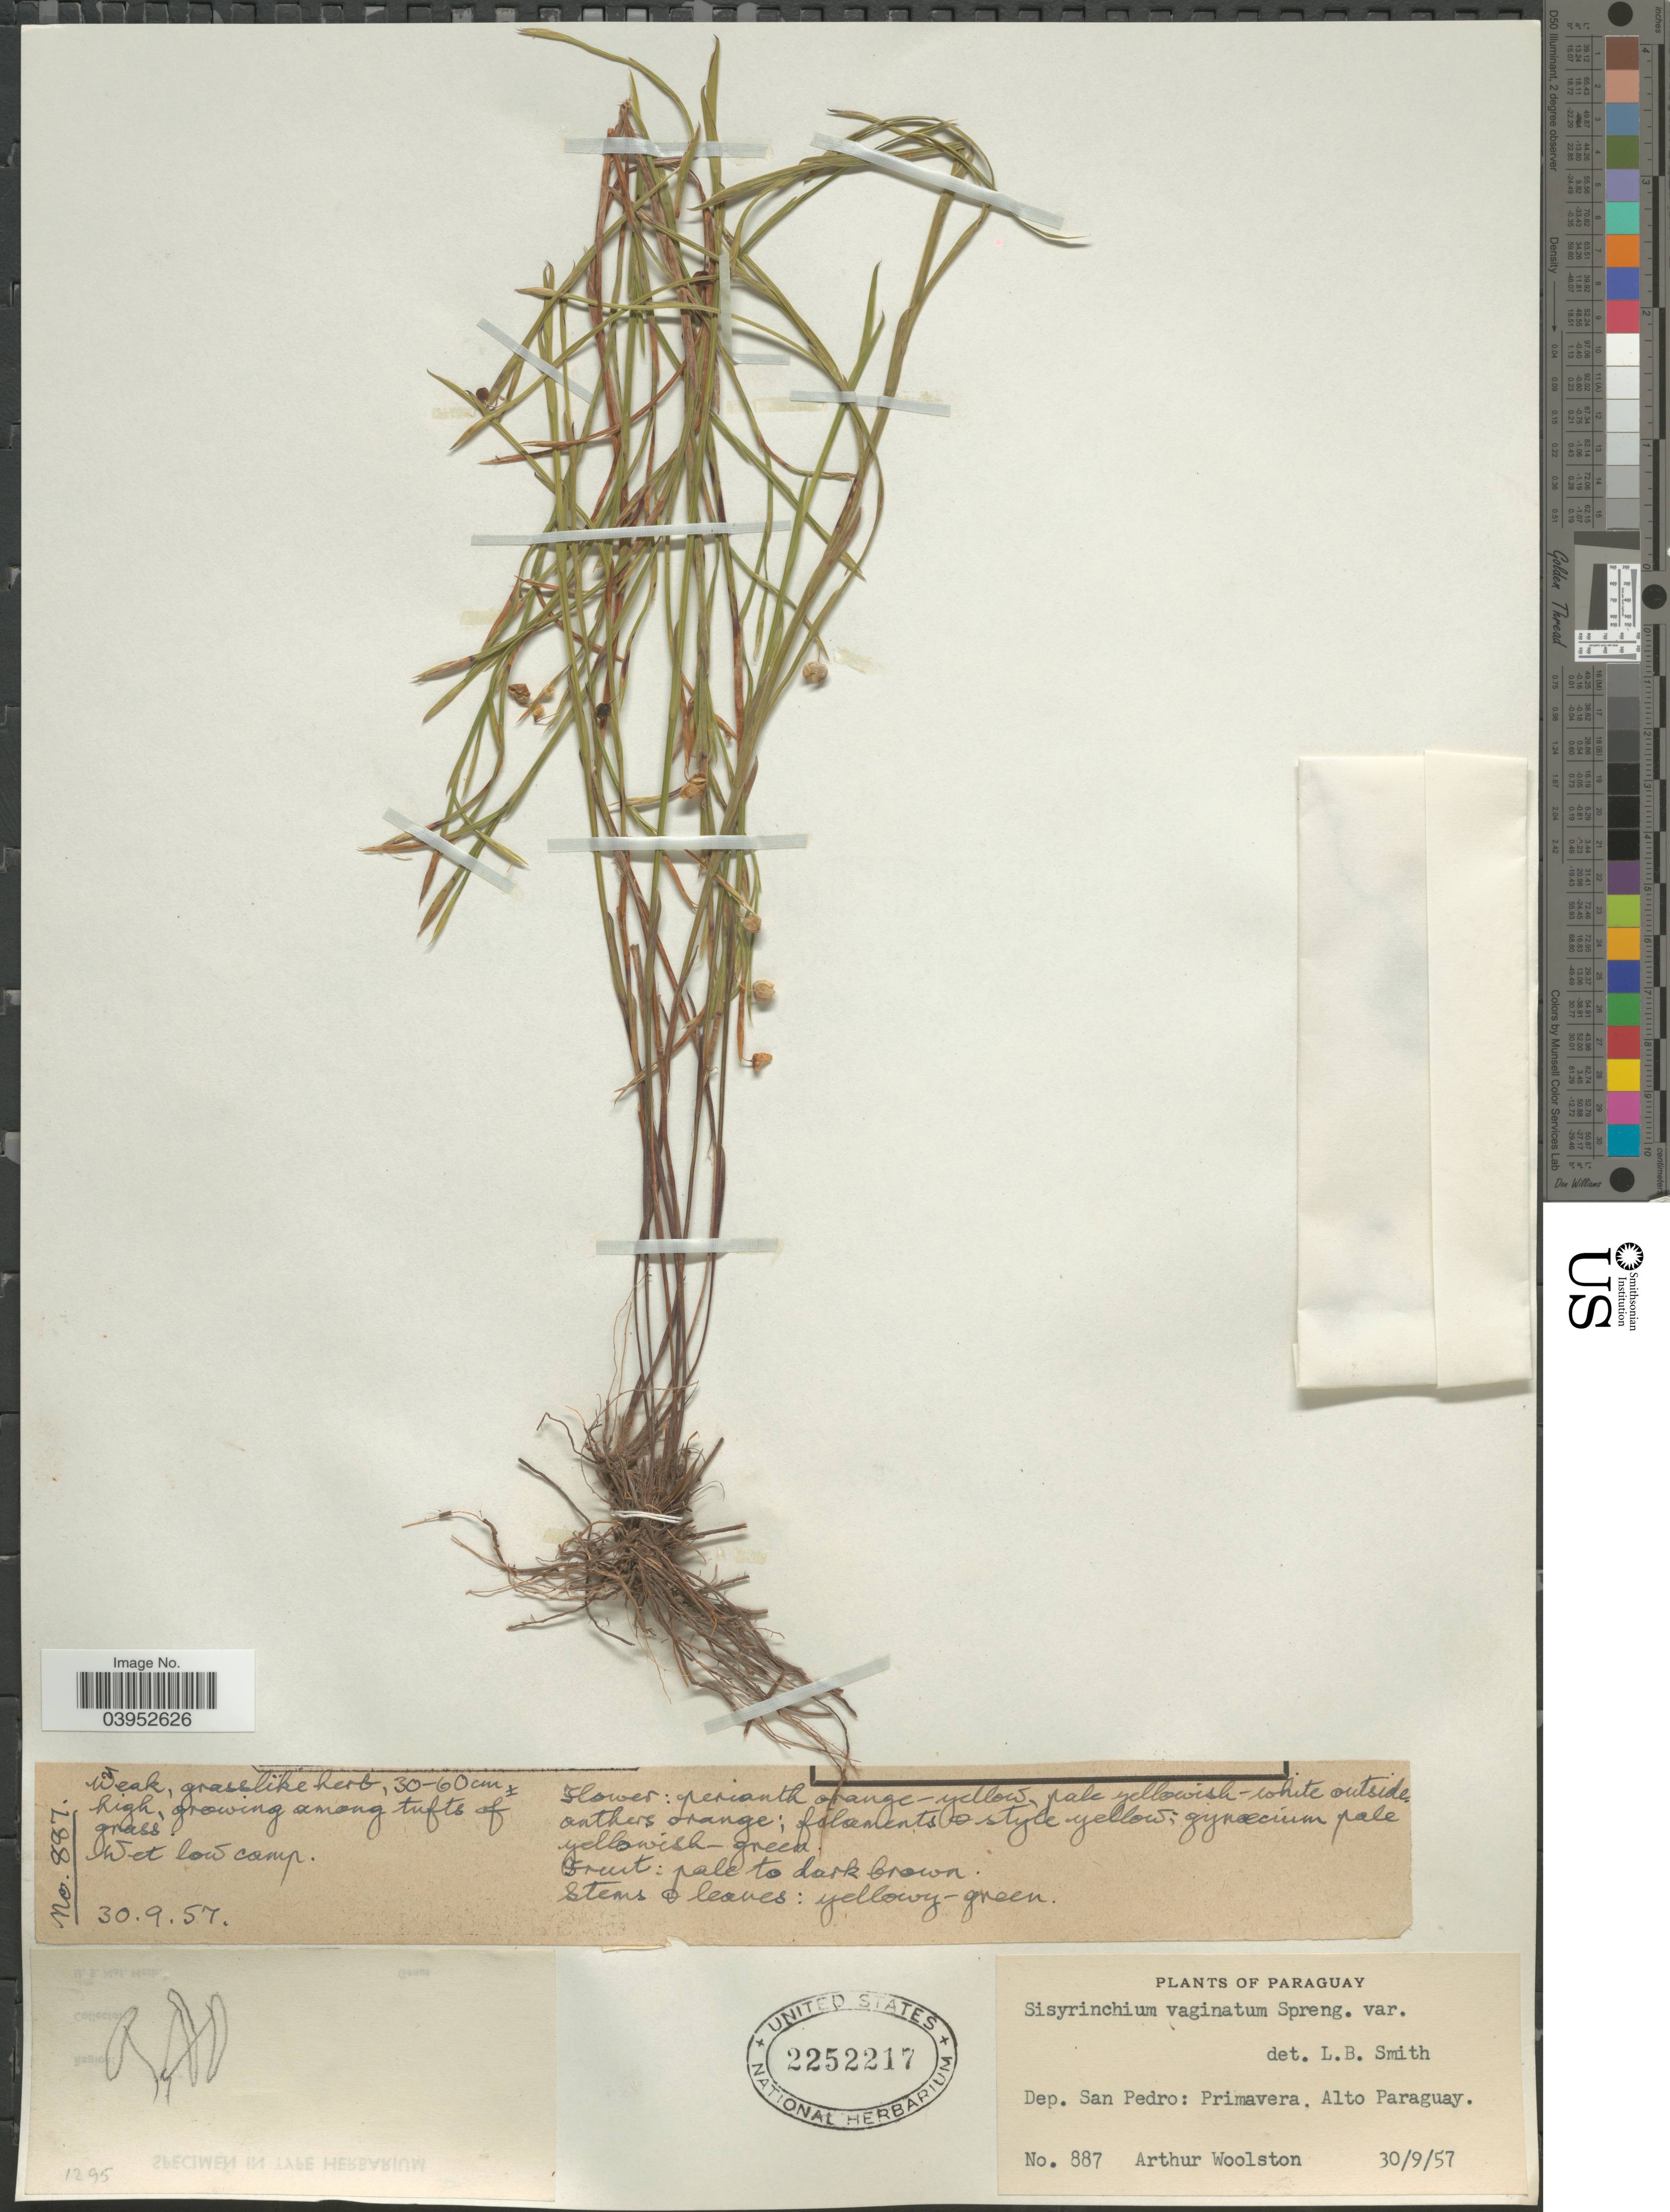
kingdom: Plantae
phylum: Tracheophyta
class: Liliopsida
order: Asparagales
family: Iridaceae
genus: Sisyrinchium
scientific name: Sisyrinchium vaginatum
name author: Spreng.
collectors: A. L. Woolston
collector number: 887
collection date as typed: Transcribed d/m/y: 30/9/57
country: Paraguay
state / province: San Pedro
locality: Dep. San Pedro: Primavera, Alto Paraguay.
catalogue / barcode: US 2252217